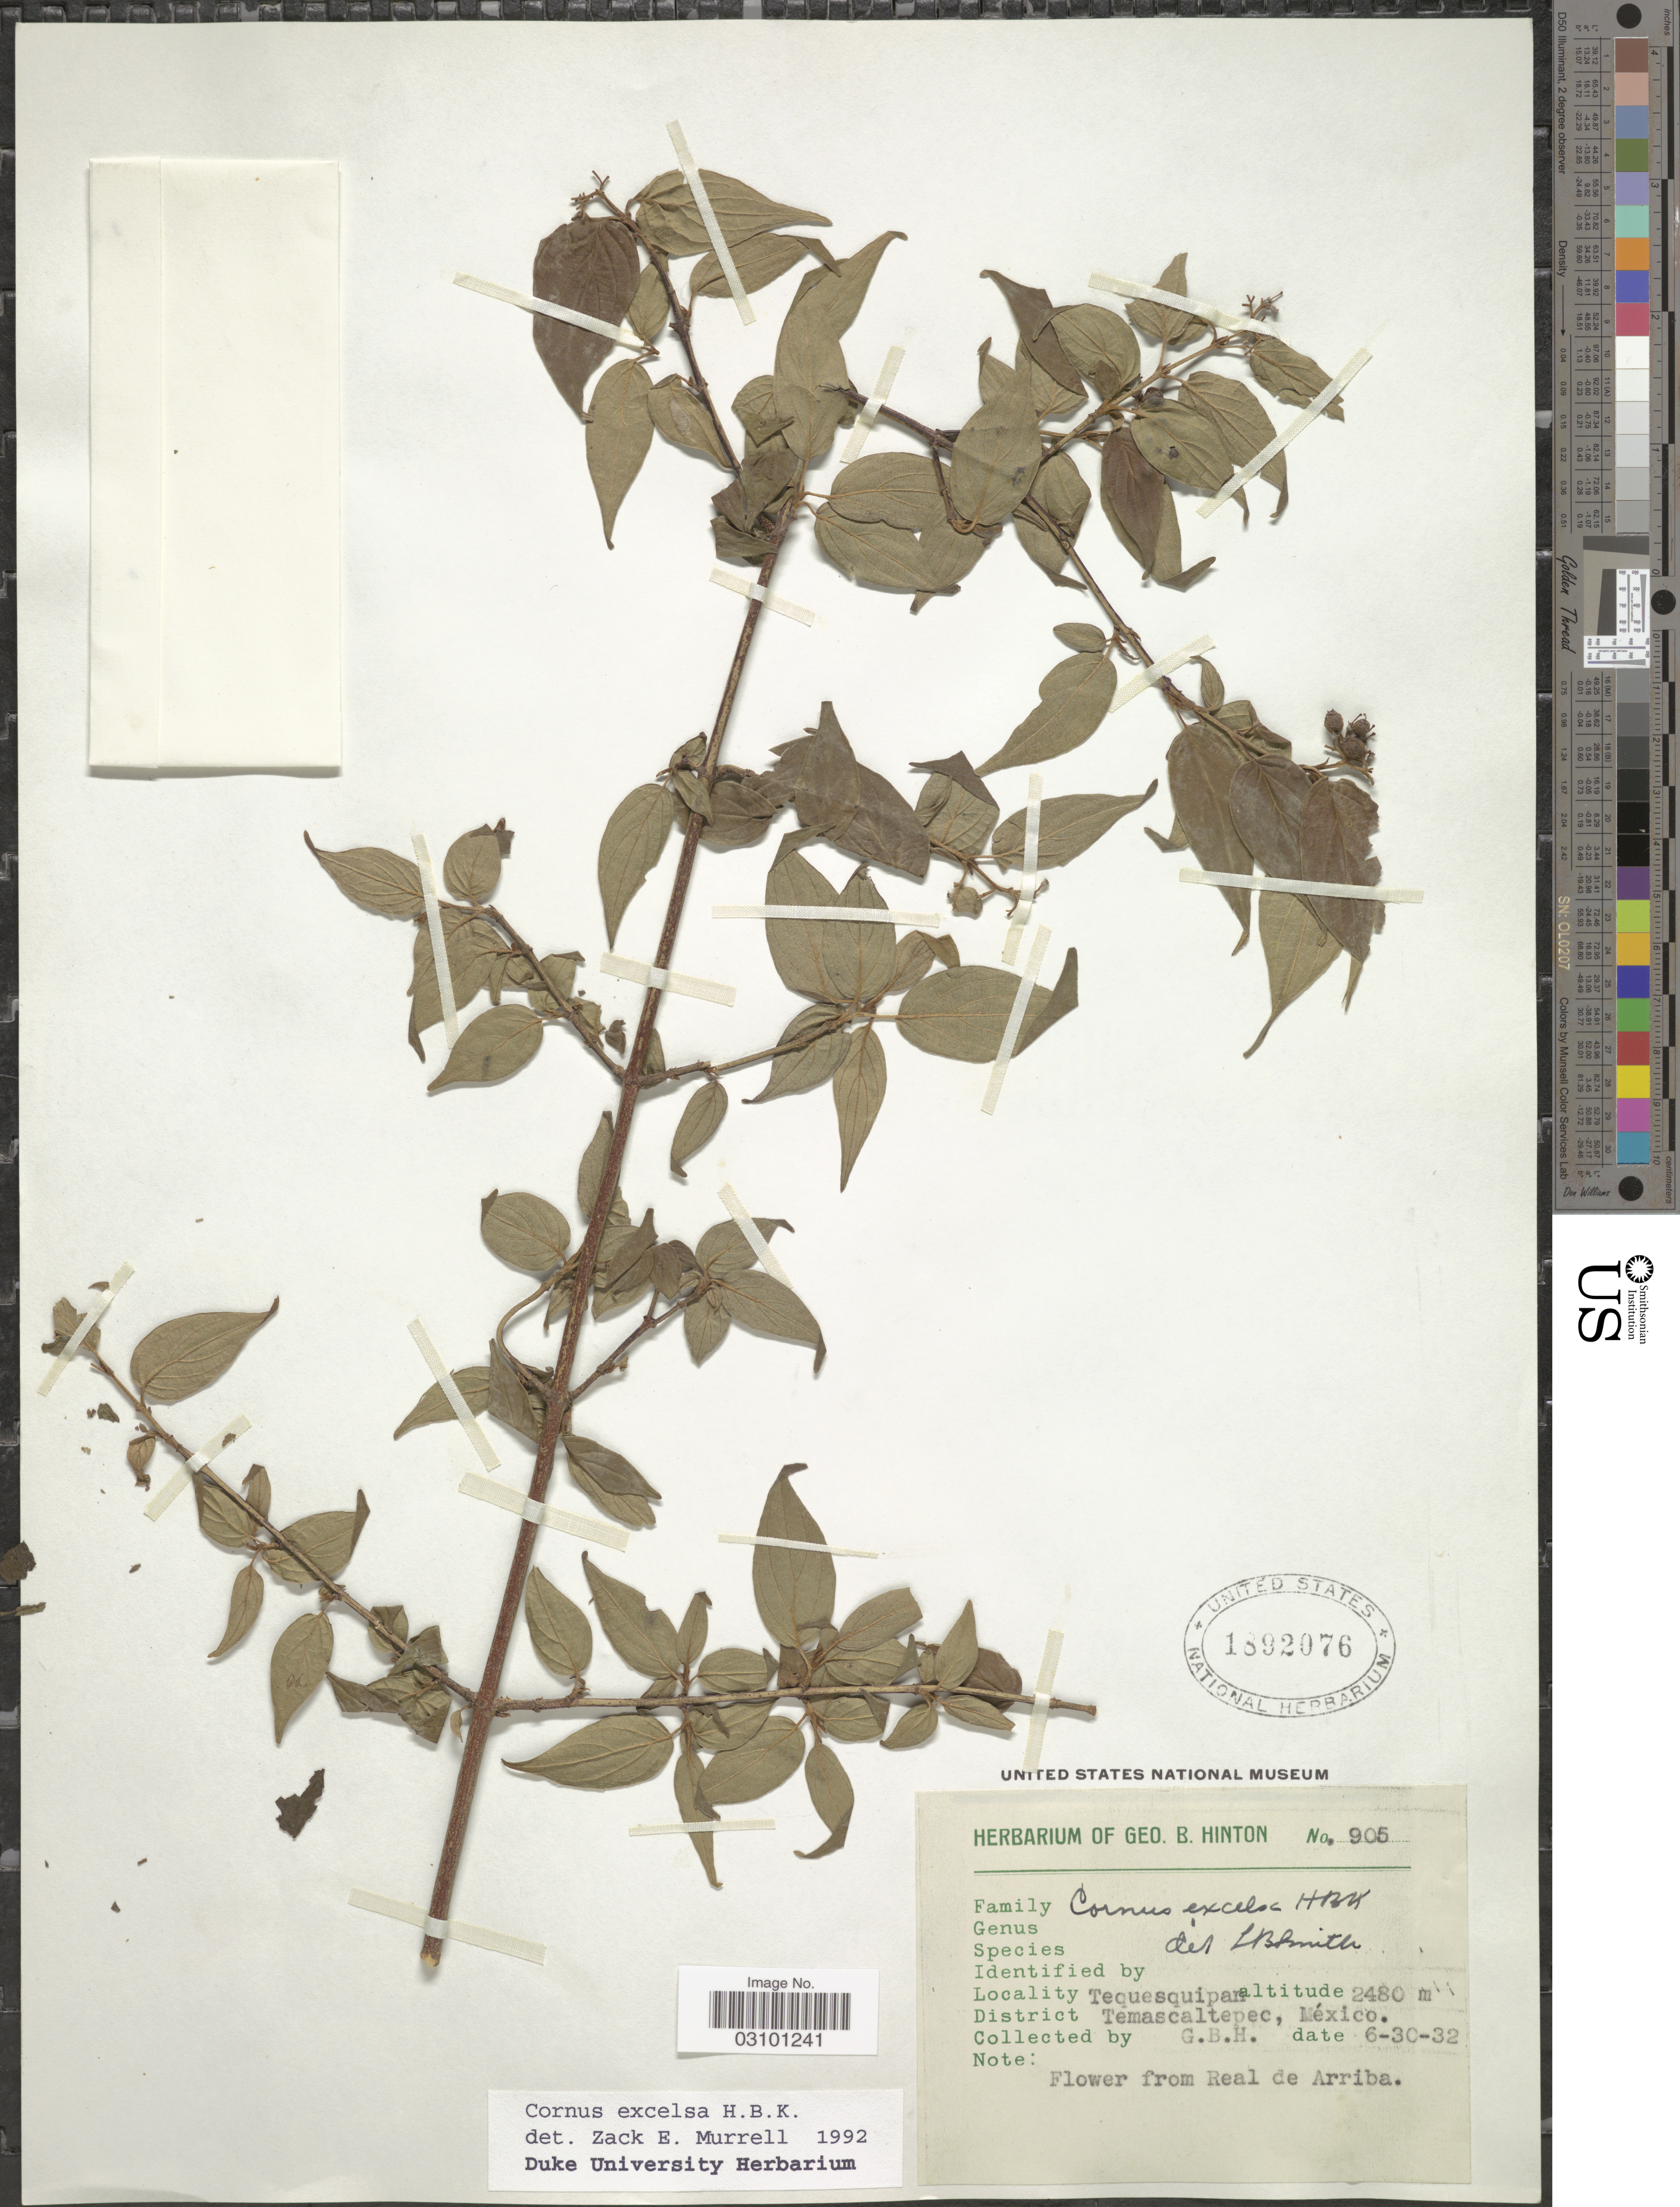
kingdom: Plantae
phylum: Tracheophyta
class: Magnoliopsida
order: Cornales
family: Cornaceae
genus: Cornus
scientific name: Cornus excelsa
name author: Kunth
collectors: G. B. Hinton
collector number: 905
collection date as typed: Transcribed d/m/y: 30/6/32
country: Mexico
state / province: México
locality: Tequesquipan. District Temascaltepec.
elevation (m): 2480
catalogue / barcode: US 1892076